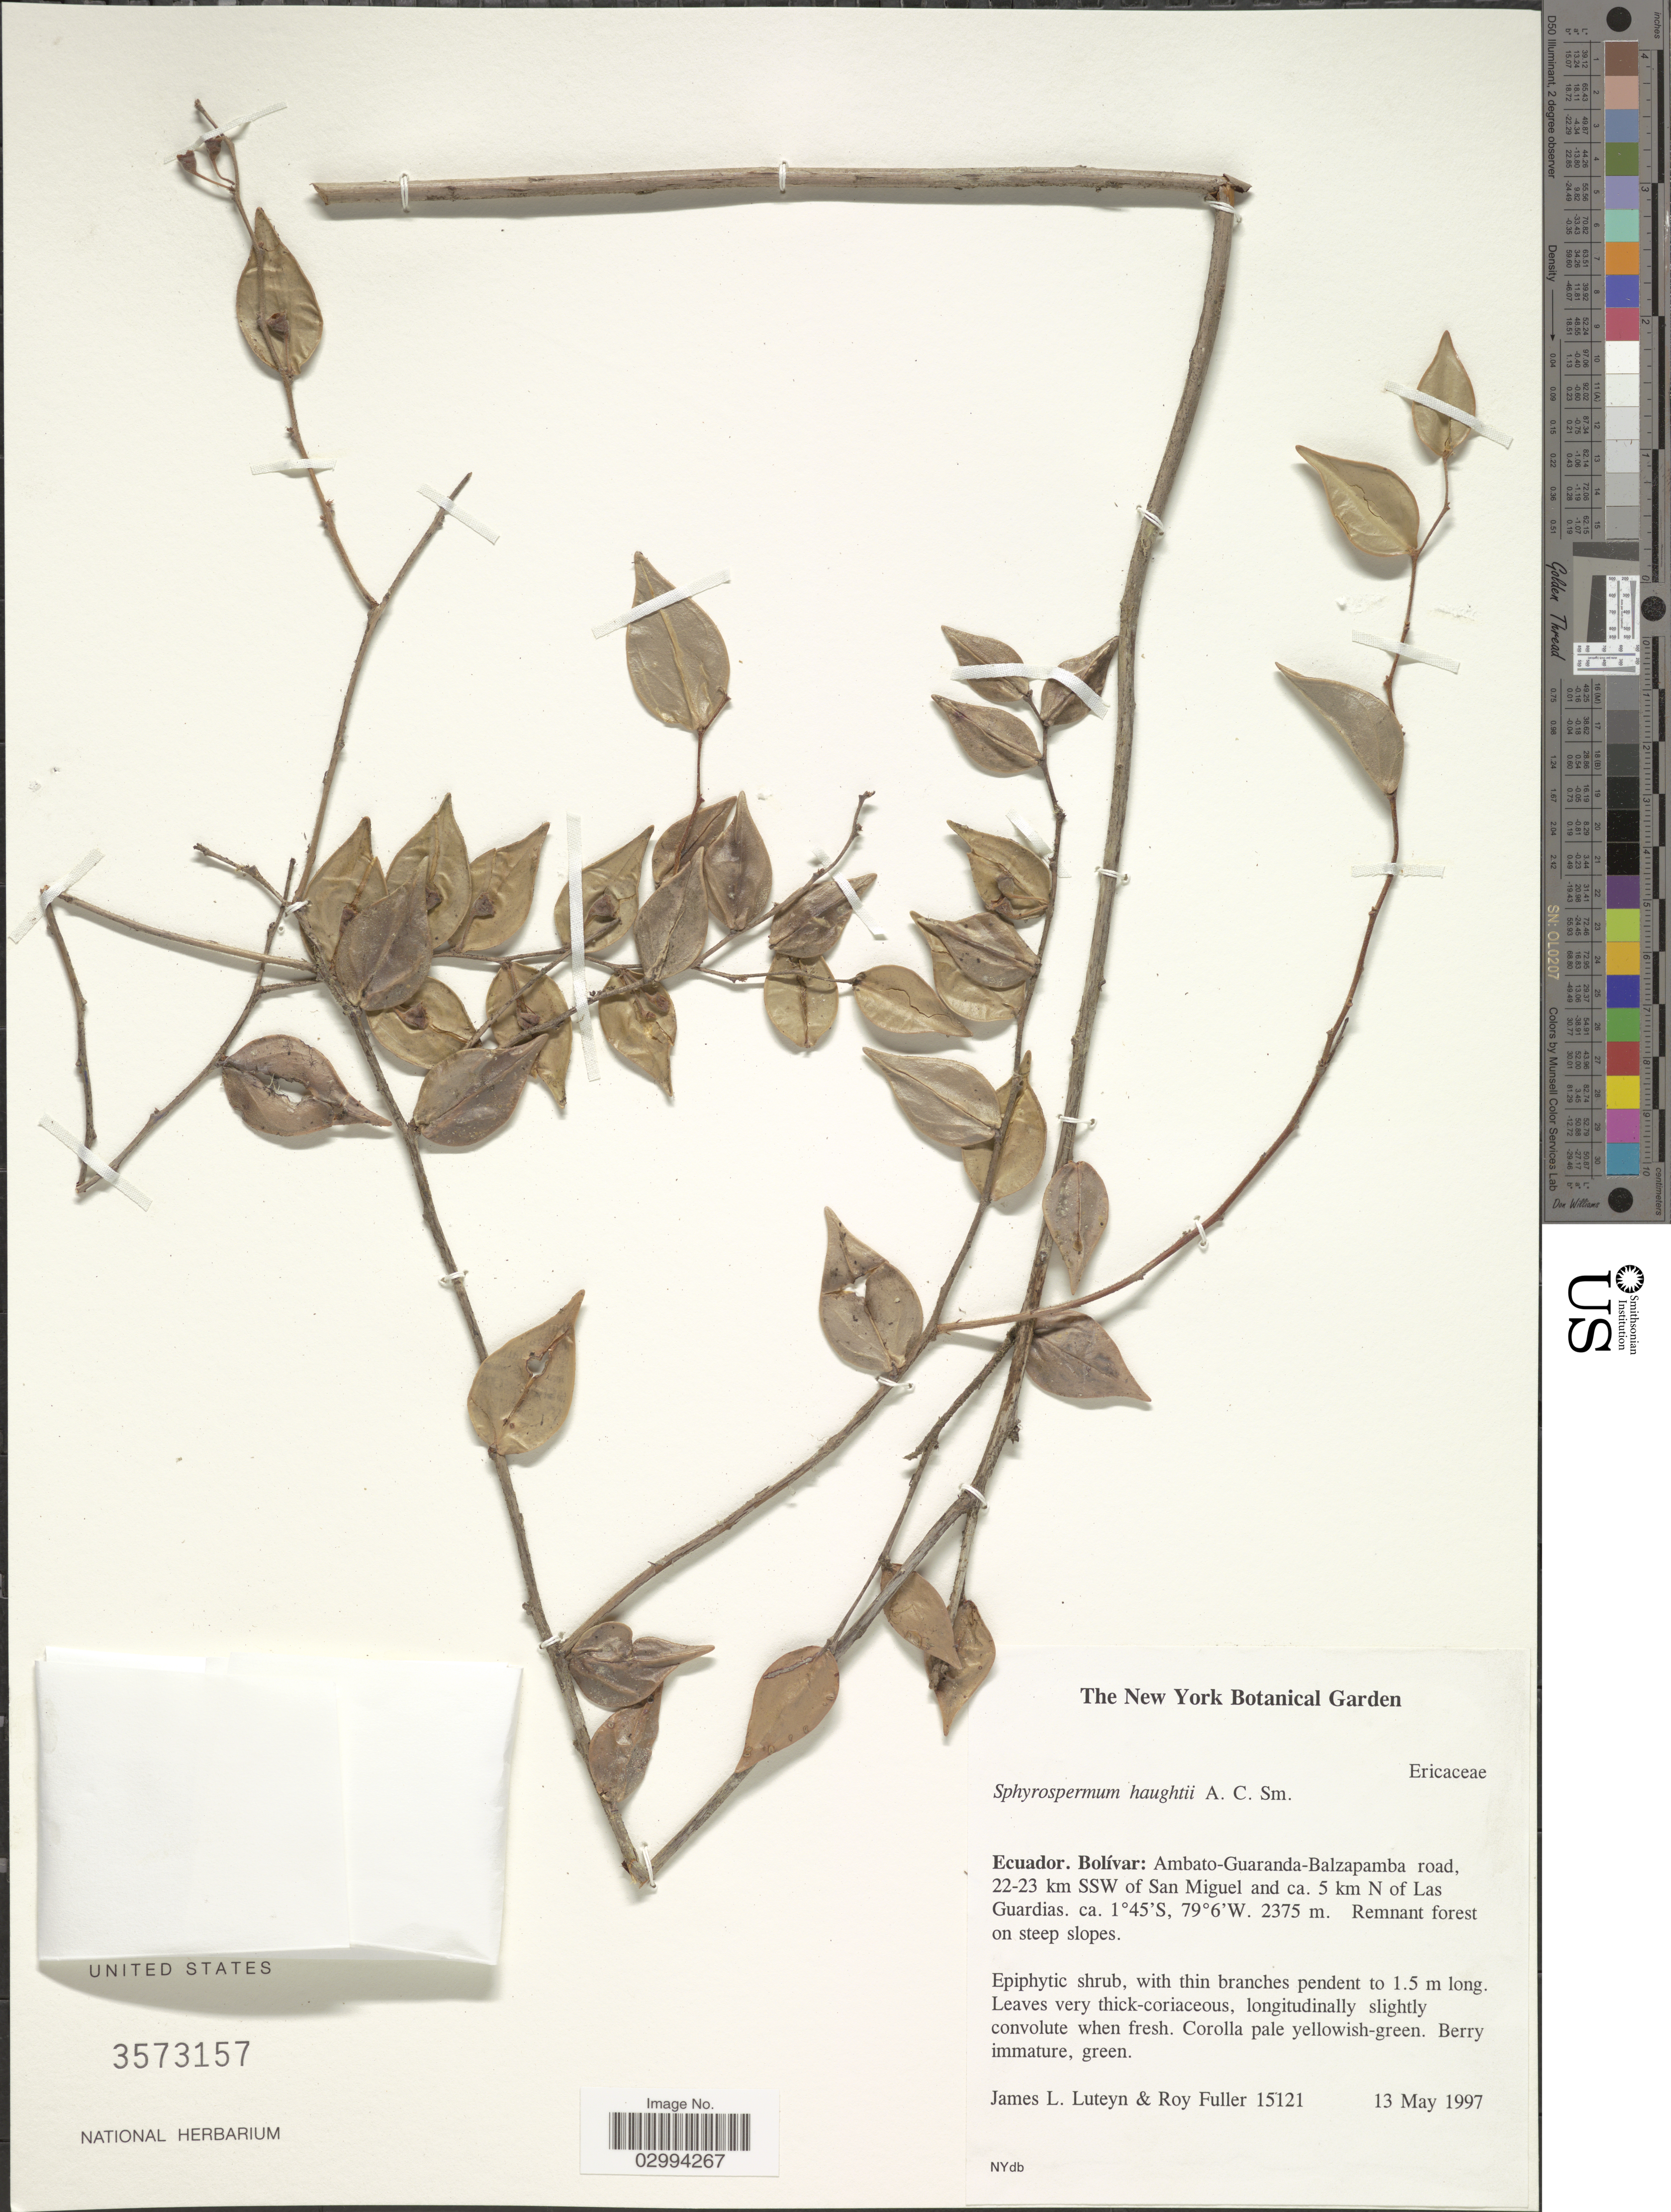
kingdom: Plantae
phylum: Tracheophyta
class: Magnoliopsida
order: Ericales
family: Ericaceae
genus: Sphyrospermum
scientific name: Sphyrospermum haughtii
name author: A.C. Sm.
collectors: J. Luteyn & R. Fuller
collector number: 15121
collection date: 1997-05-13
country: Ecuador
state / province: Bolívar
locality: Ambato-Guaranda-Balzapamba road, 22-23 km SSW of San Miguel and ca. 5 km N of Las Guardias.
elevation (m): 2375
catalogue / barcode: US 3573157